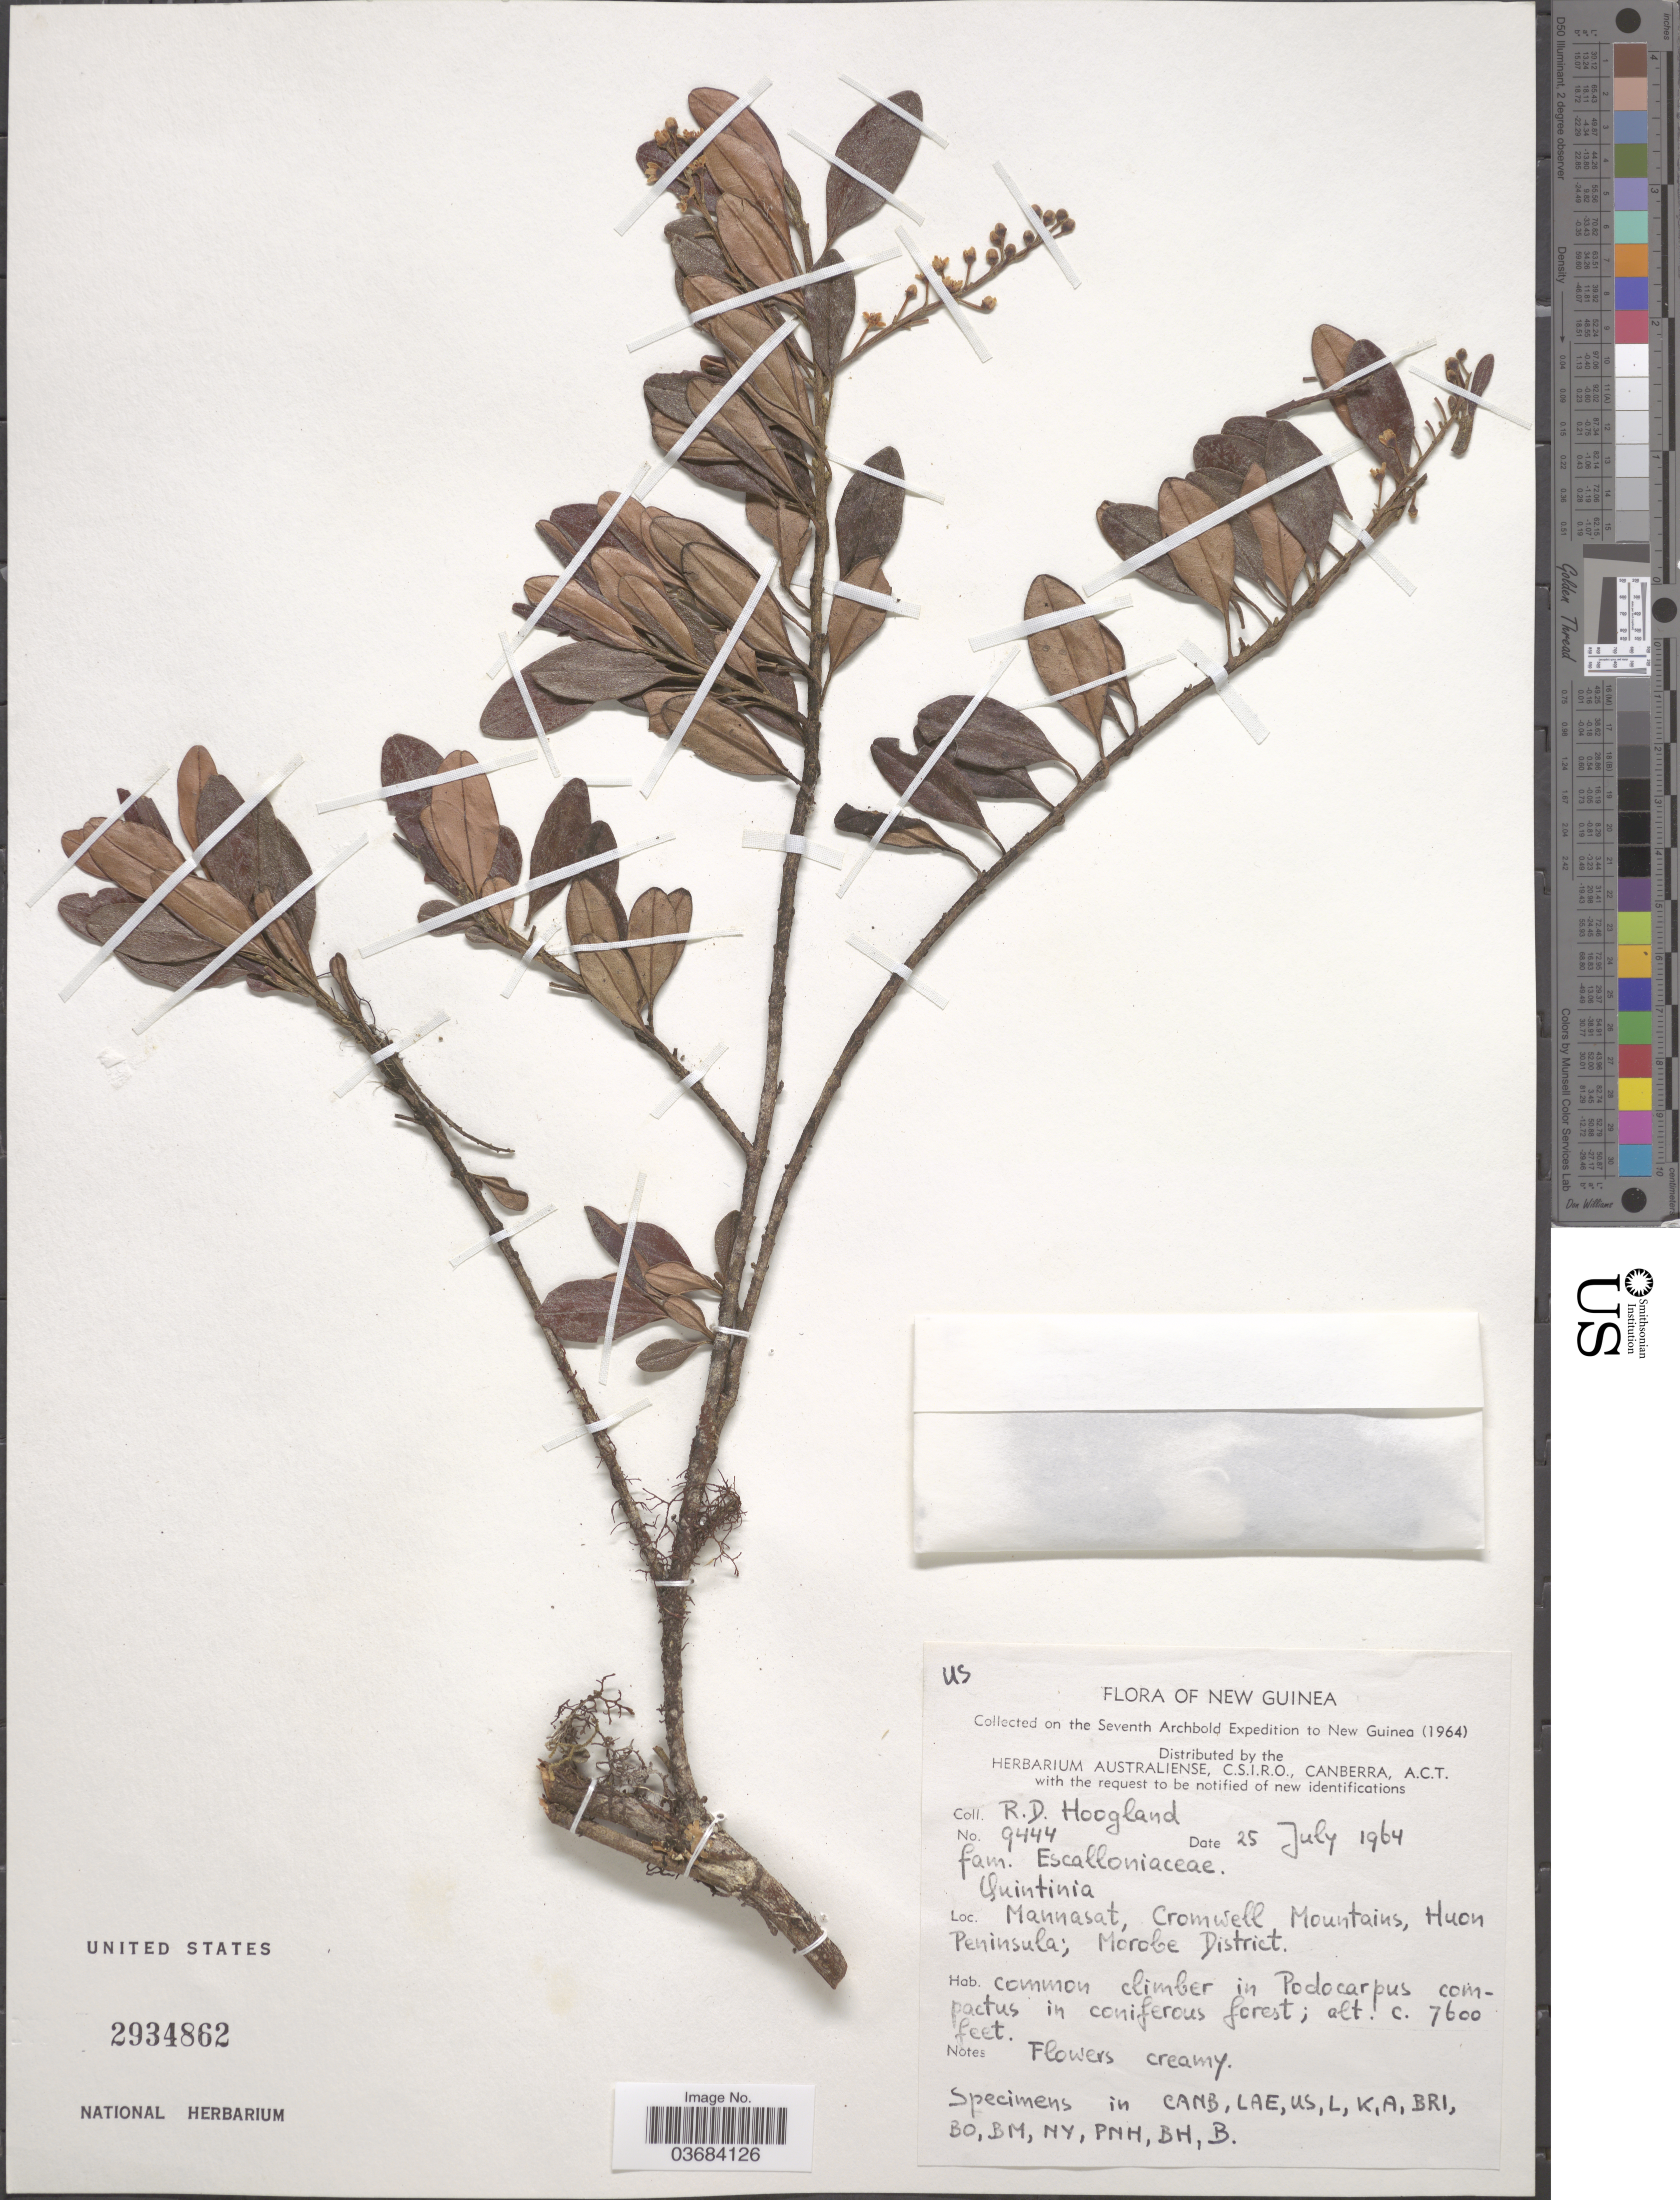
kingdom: Plantae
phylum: Tracheophyta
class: Magnoliopsida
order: Paracryphiales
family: Paracryphiaceae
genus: Quintinia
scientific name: Quintinia sp.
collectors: R. D. Hoogland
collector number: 9444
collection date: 1964-07-25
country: Papua New Guinea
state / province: Morobe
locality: New Guinea. The Seventh Archbold Expedition to New Guinea (1964). Mannasat, Cromwell Mountains, Huon Peninsula; Morobe District.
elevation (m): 2316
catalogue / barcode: US 2934862